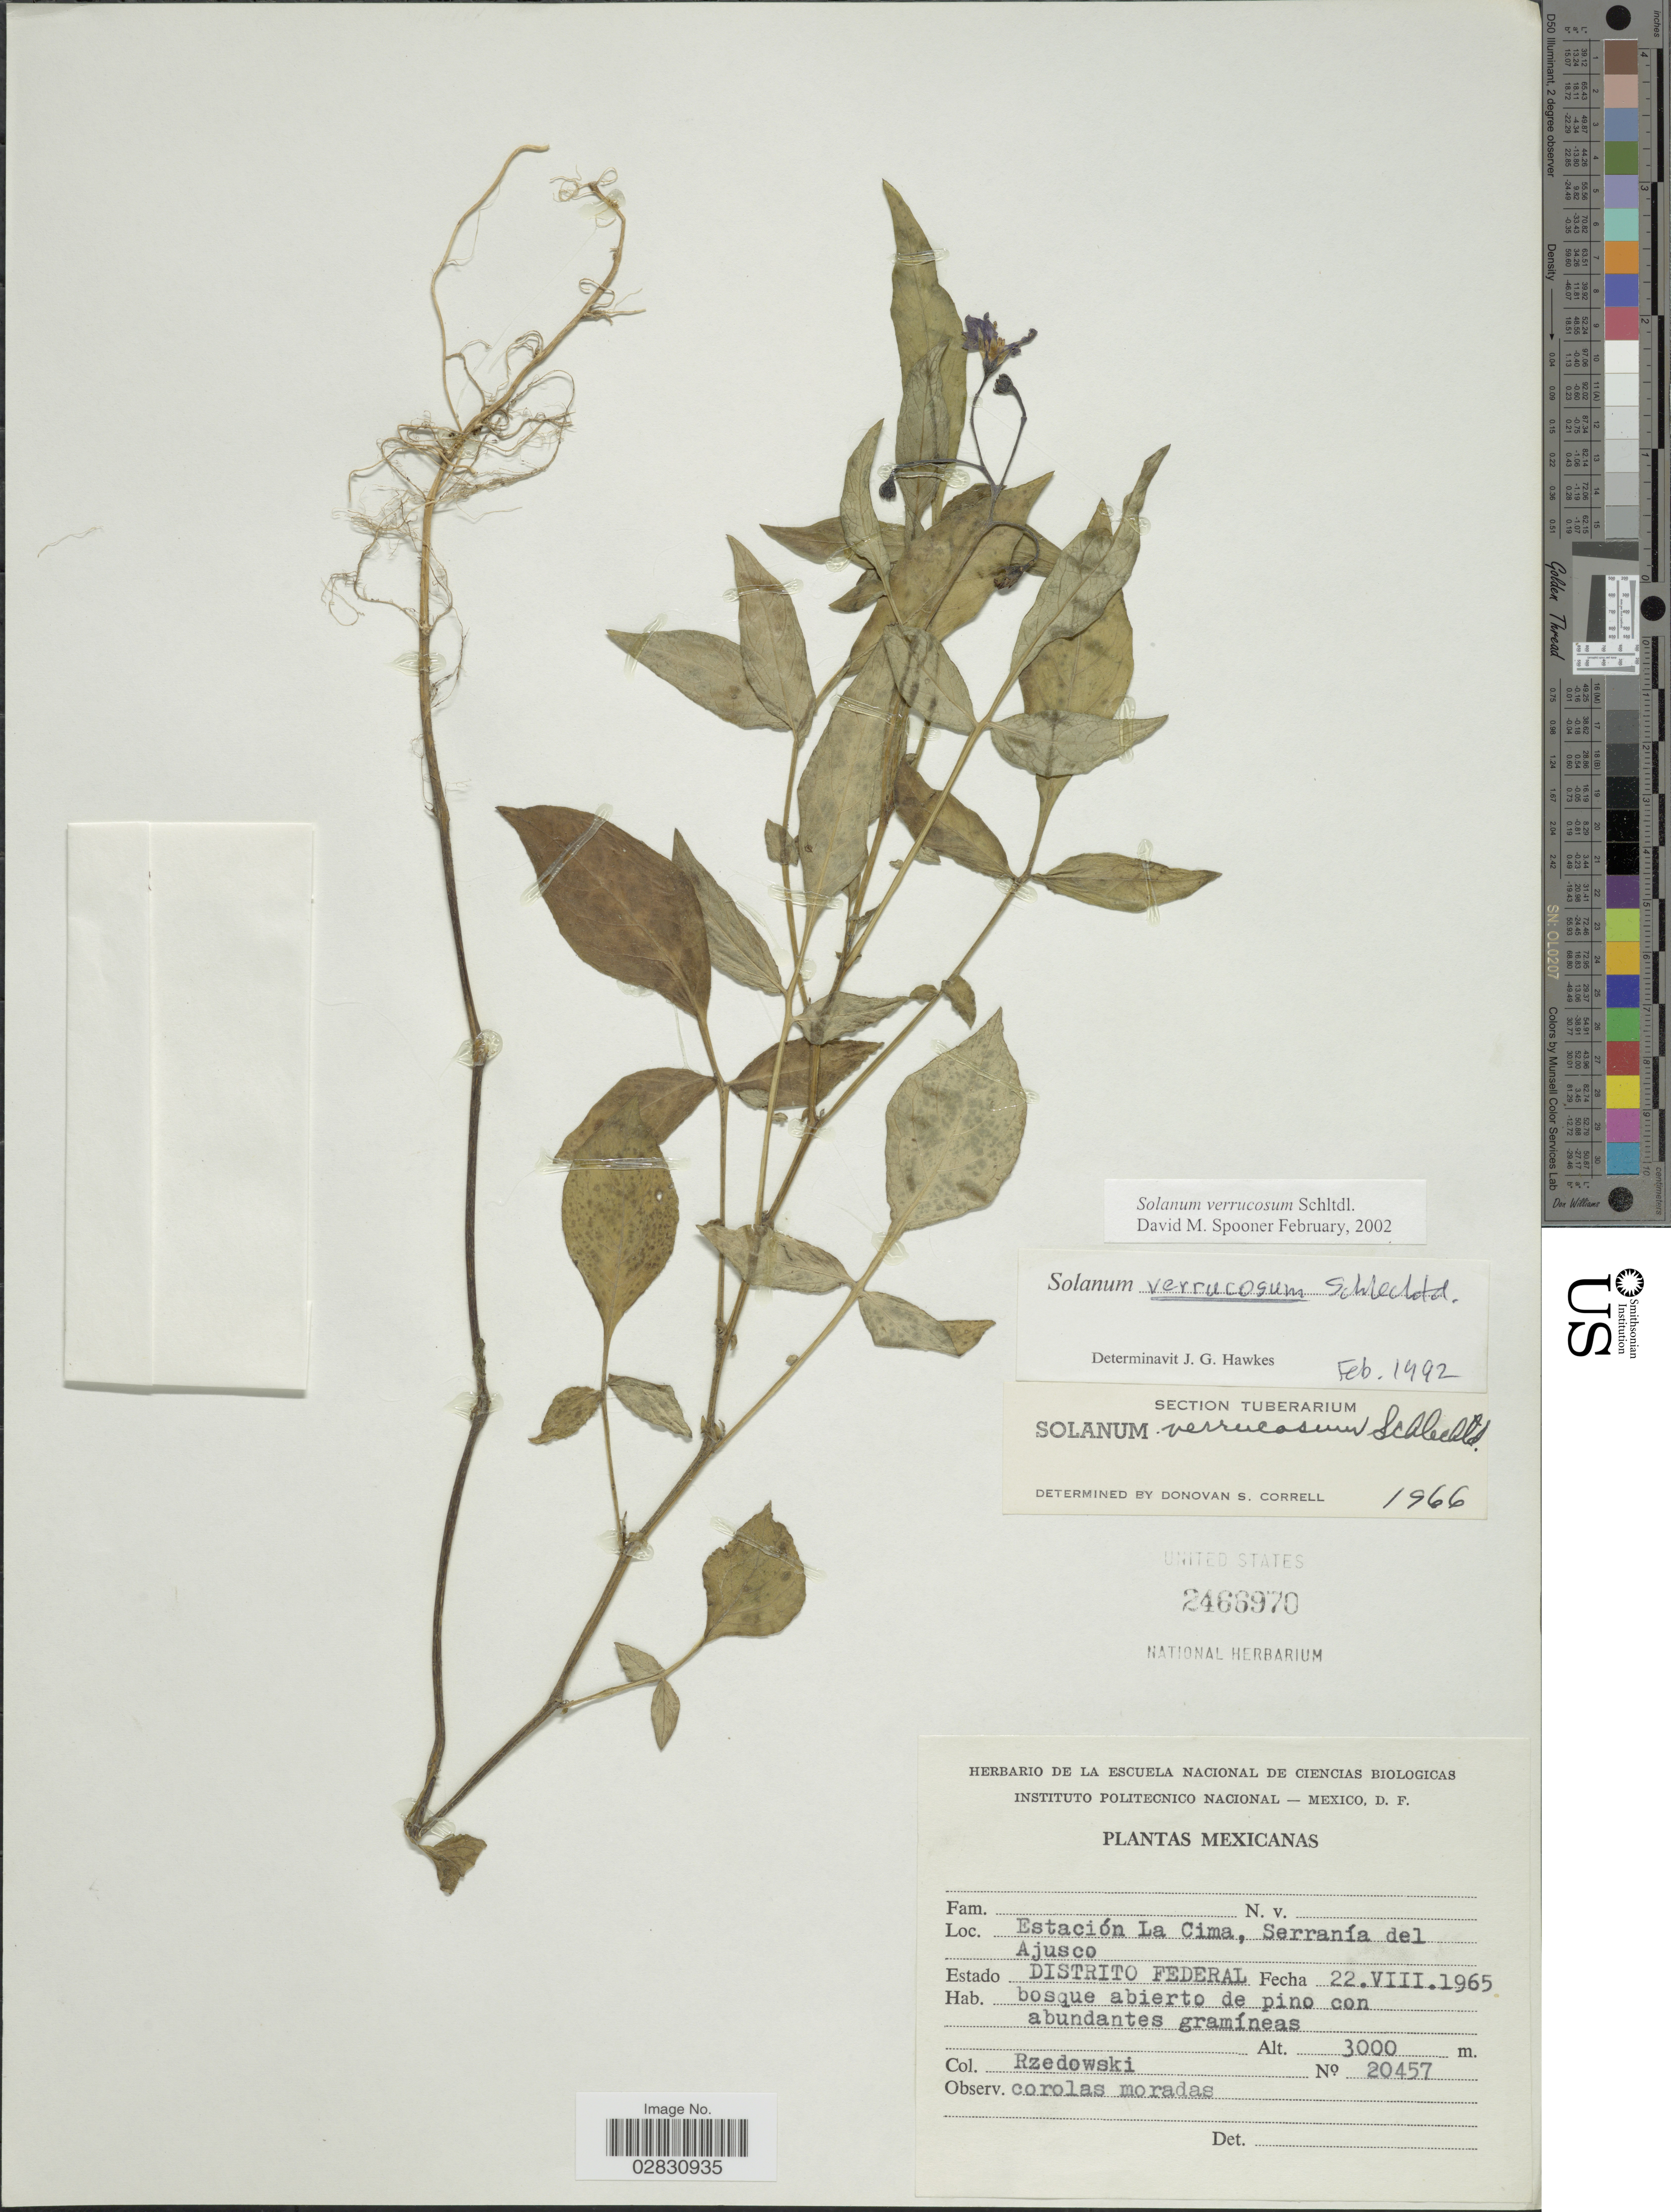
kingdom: Plantae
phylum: Tracheophyta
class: Magnoliopsida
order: Solanales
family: Solanaceae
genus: Solanum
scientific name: Solanum verrucosum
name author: Schltdl.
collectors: Rzedowski, --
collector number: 20457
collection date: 1965-08-22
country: Mexico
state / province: Distrito Federal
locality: Estación La Cima, Serranía del Ajusco.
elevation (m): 3000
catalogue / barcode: US 2466970